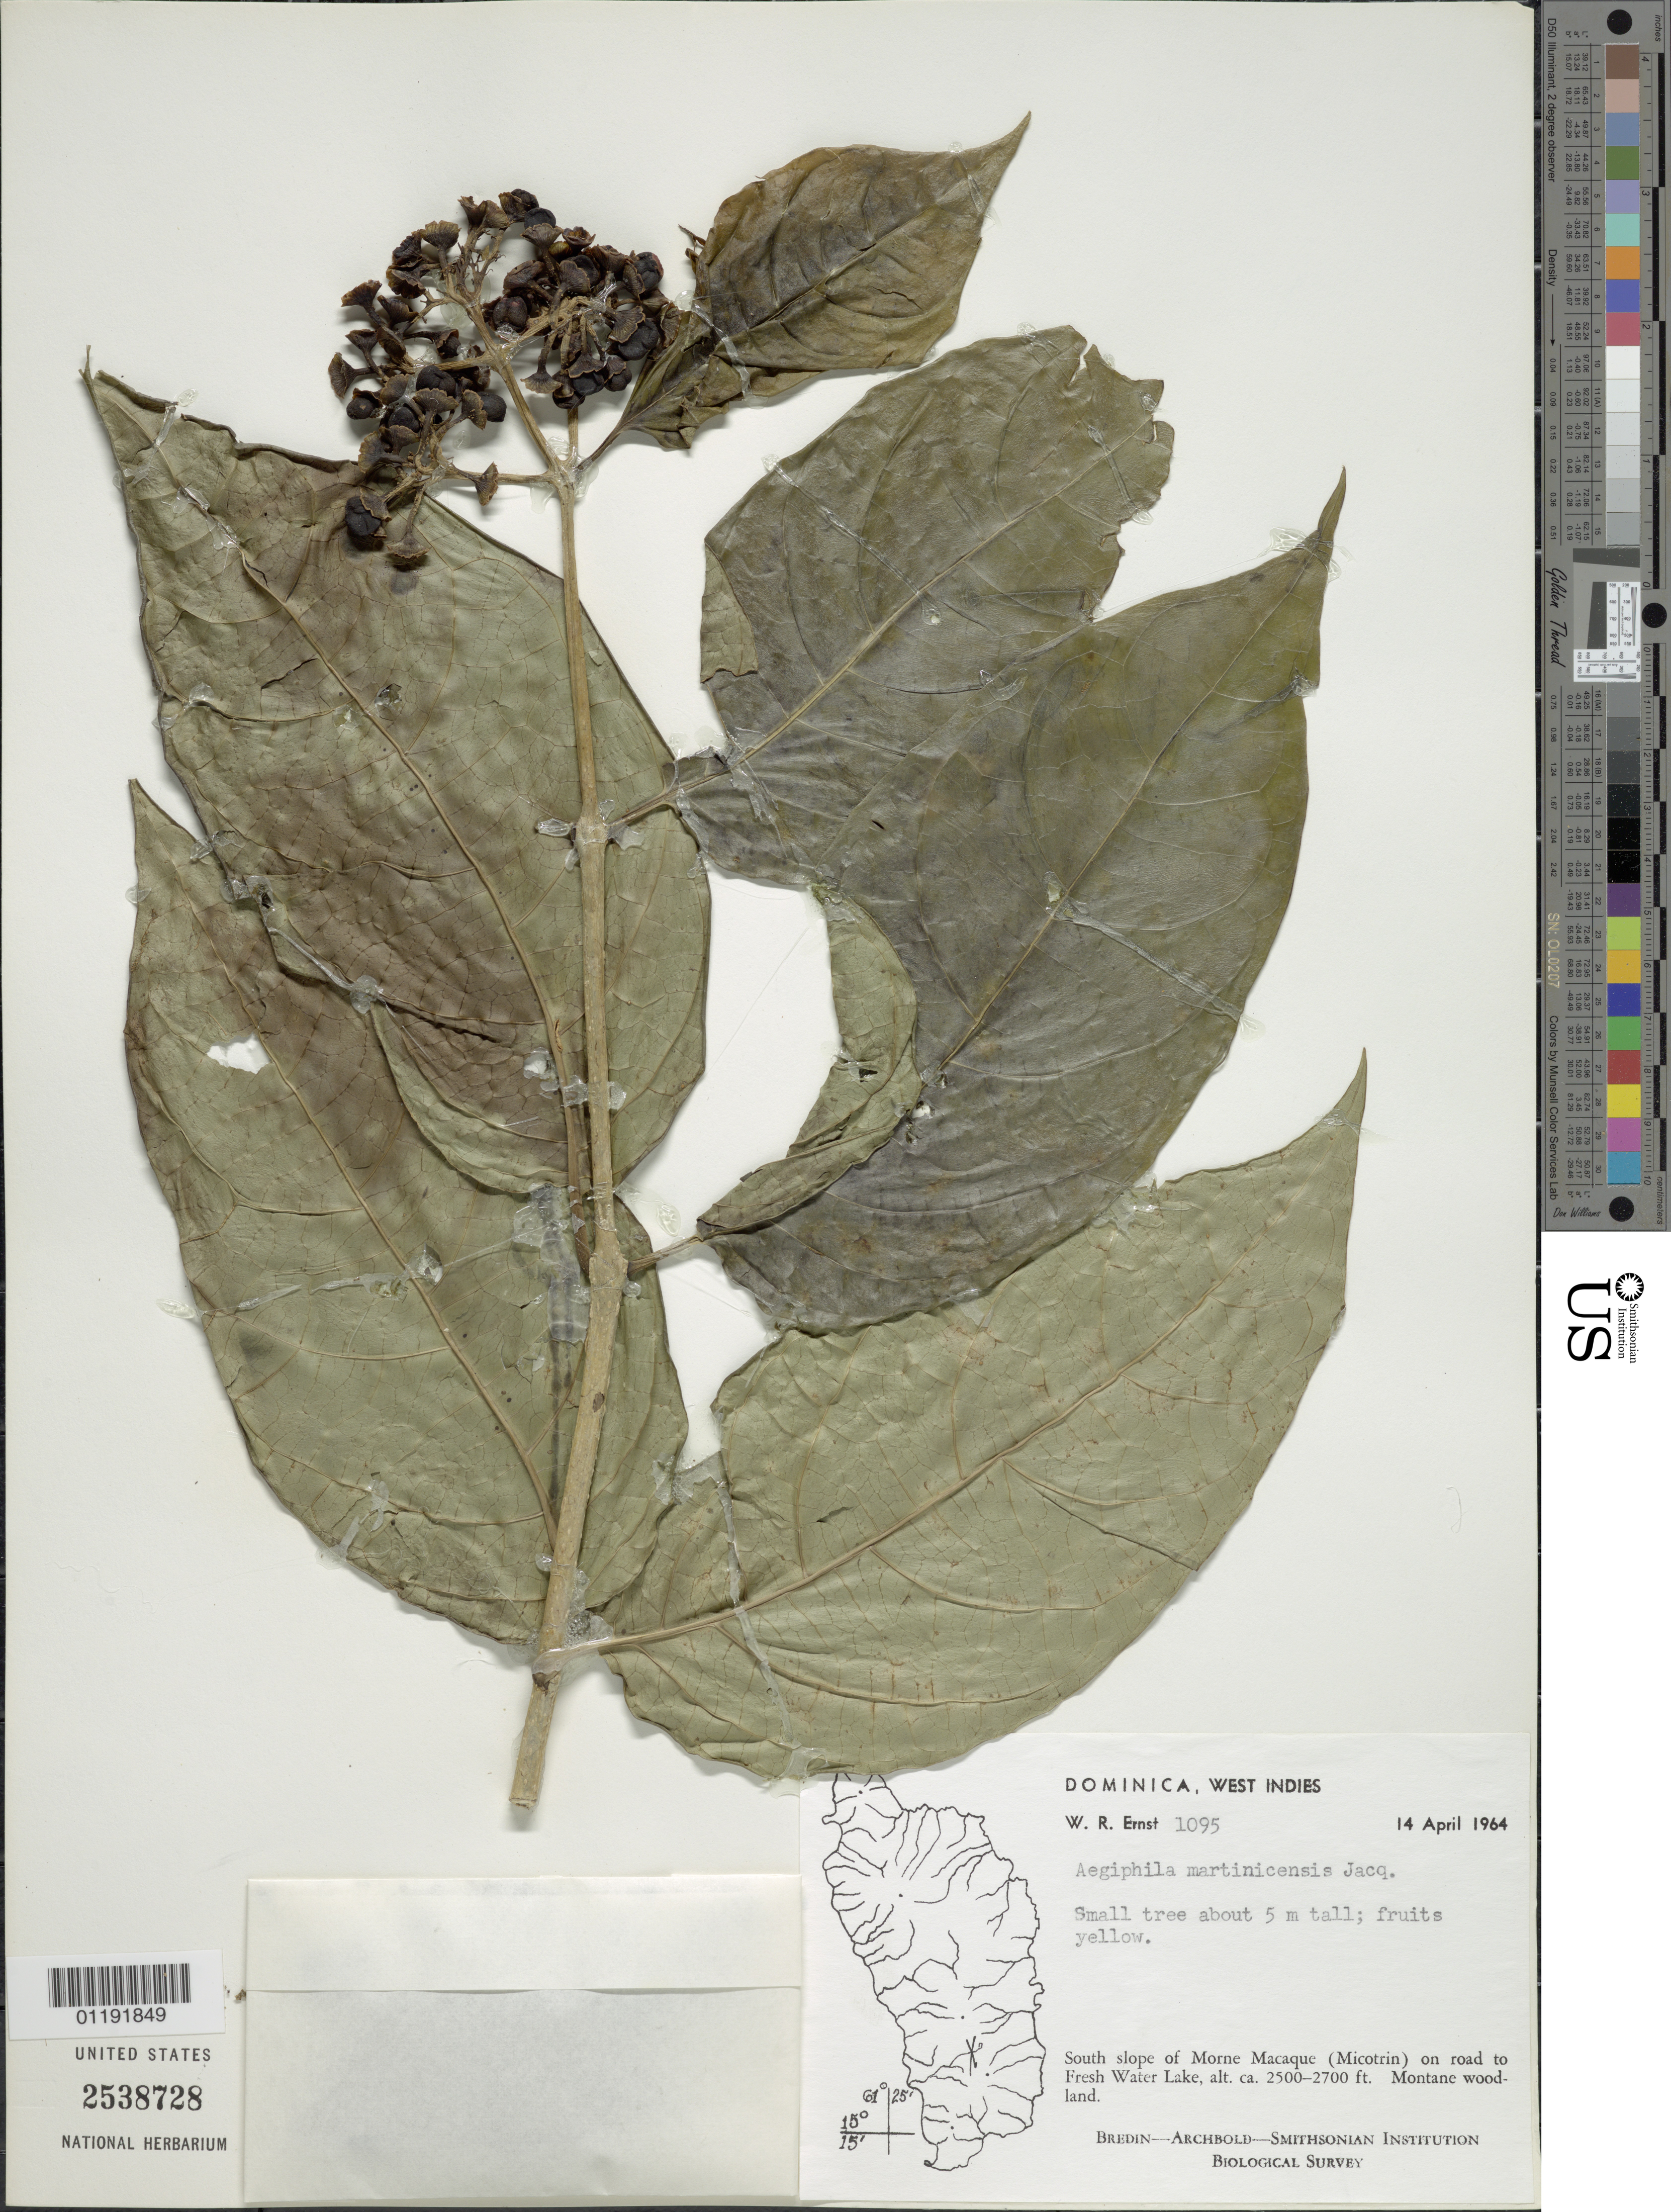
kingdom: Plantae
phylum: Tracheophyta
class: Magnoliopsida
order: Lamiales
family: Lamiaceae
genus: Aegiphila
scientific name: Aegiphila martinicensis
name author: Jacq.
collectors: W. R. Ernst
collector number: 1095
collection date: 1964-04-14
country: Dominica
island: Dominica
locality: Morne Macaque (Micotrin)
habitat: S slope, on road to fresh water lake, montane woodland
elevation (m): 762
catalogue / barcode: US 2538728